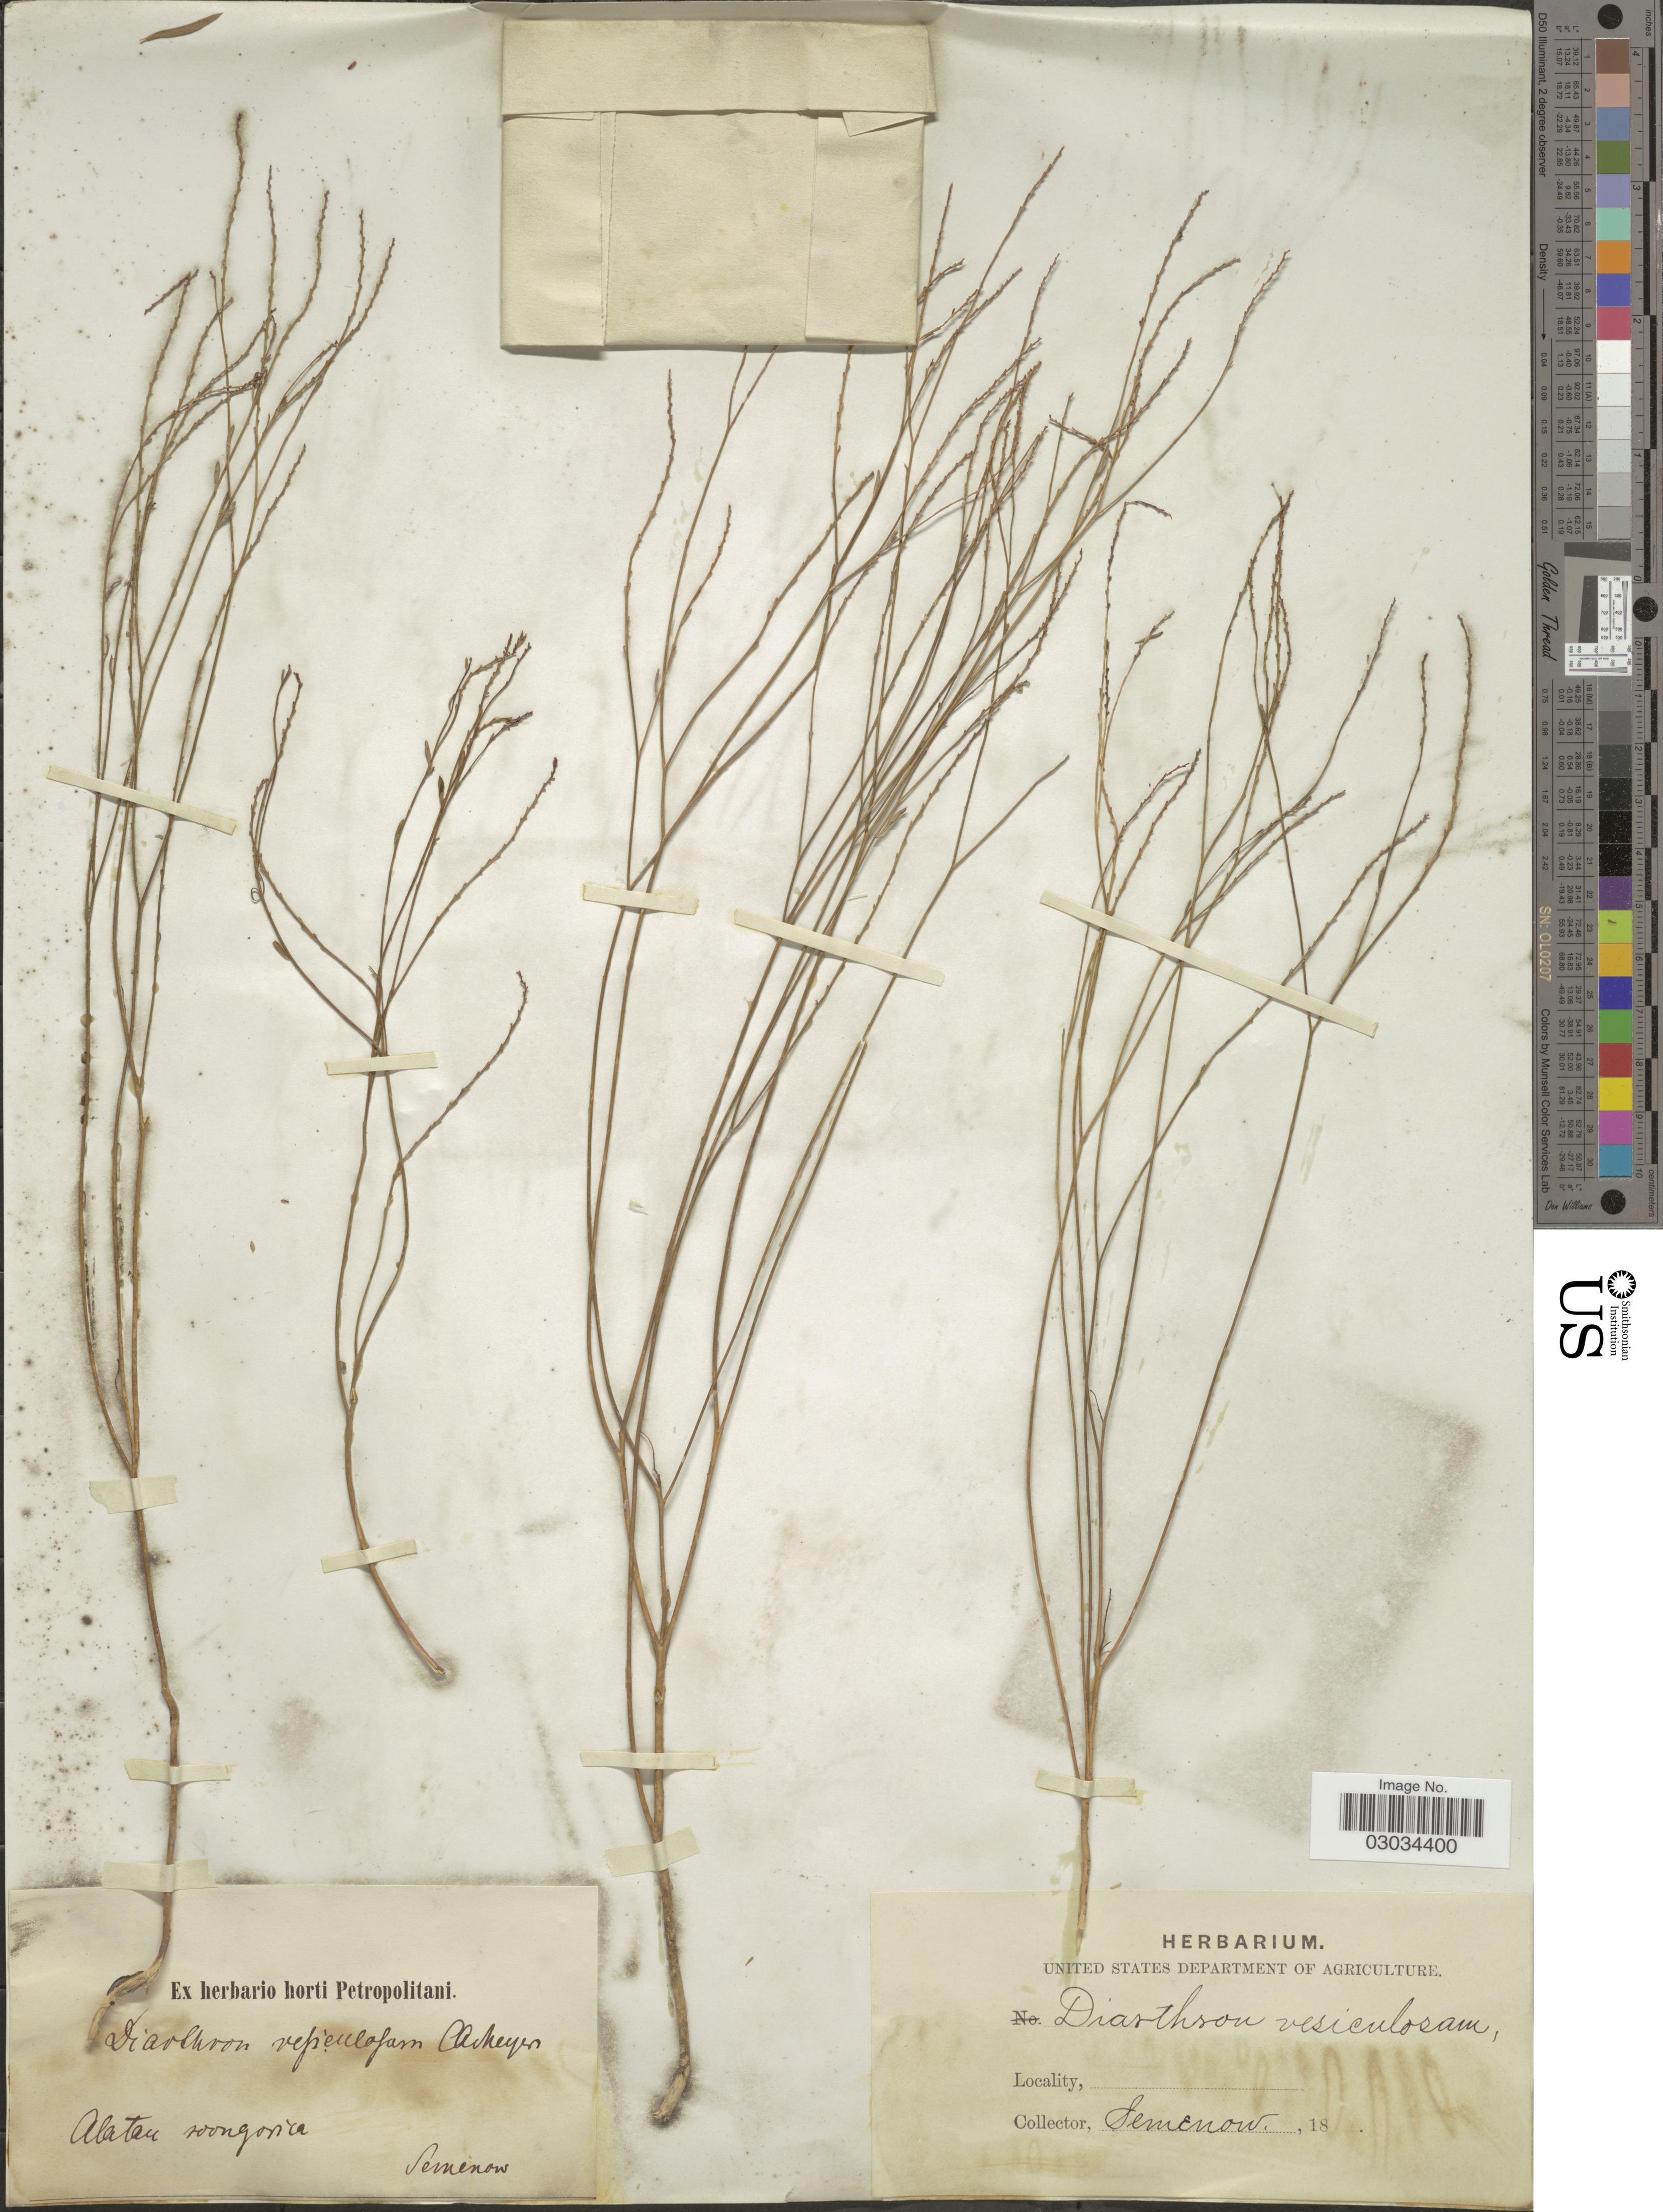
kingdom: Plantae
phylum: Tracheophyta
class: Magnoliopsida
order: Malvales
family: Thymelaeaceae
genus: Diarthron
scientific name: Diarthron vesiculosum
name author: (Fisch. & C.A. Mey. ex Kar. & Kir.) C.A. Mey.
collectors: P. P. Semenov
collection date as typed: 18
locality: Alatan [interpreted] soongorica.